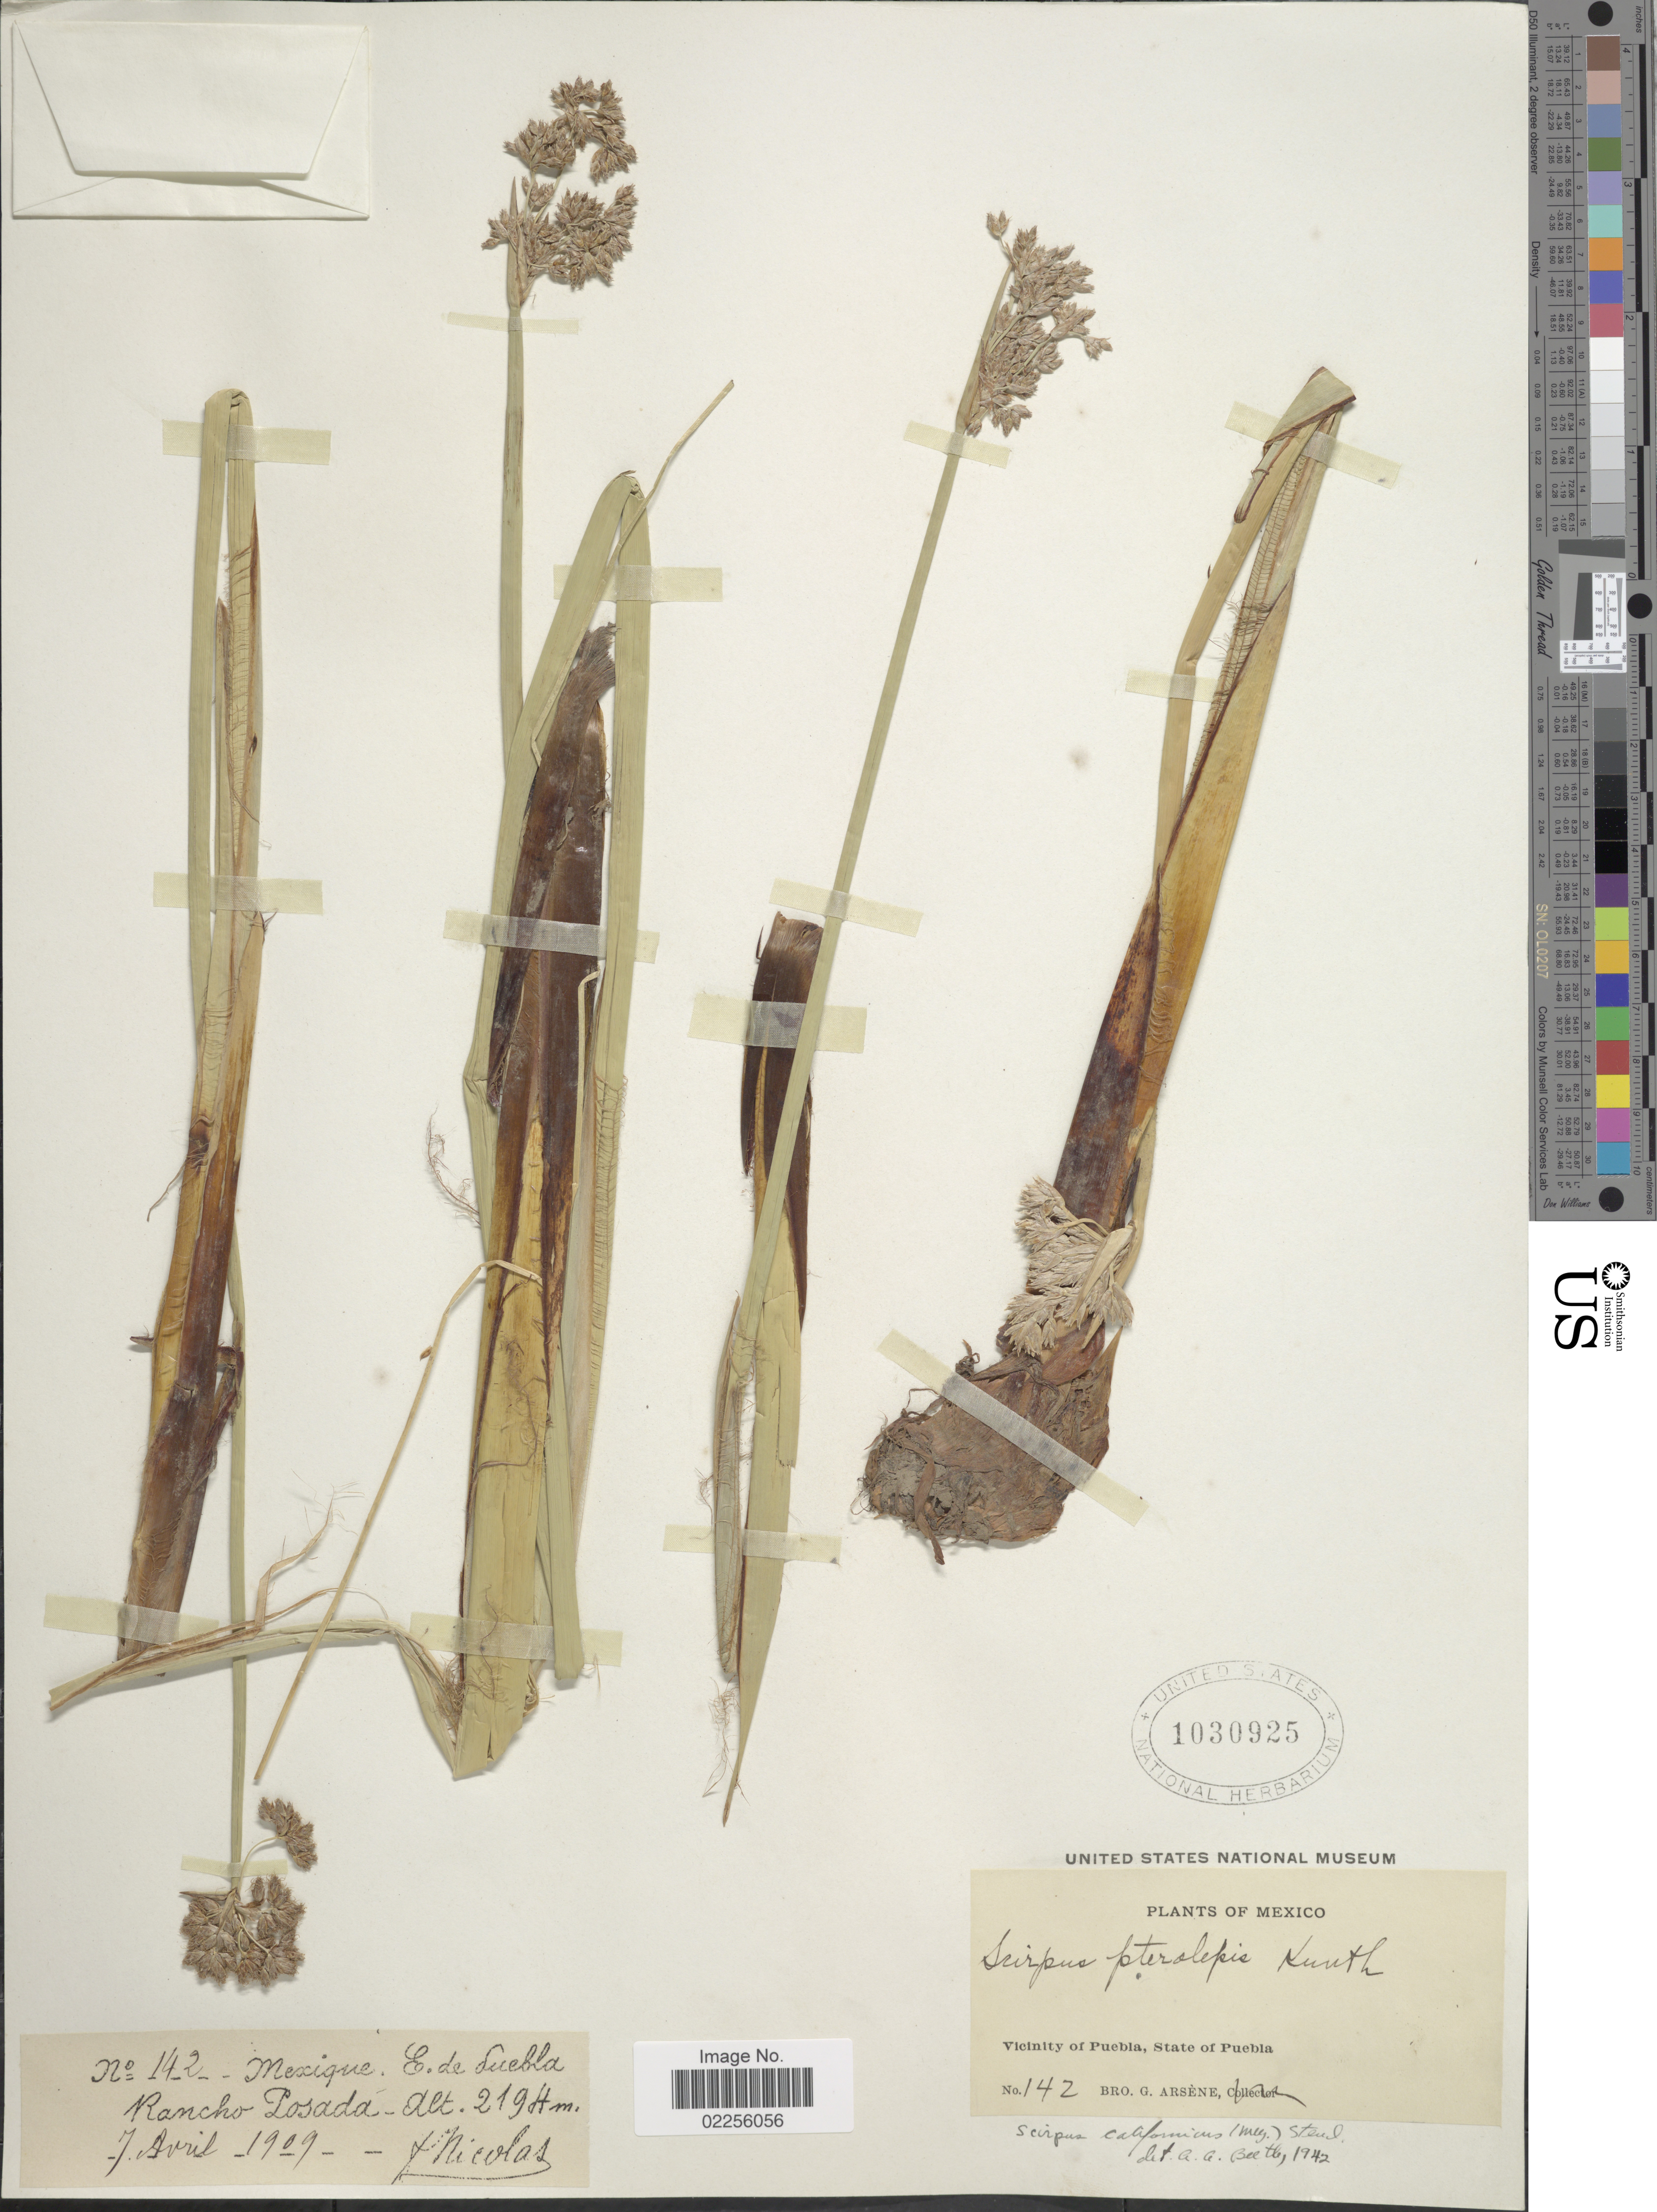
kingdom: Plantae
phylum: Tracheophyta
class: Liliopsida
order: Poales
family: Cyperaceae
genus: Schoenoplectus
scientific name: Schoenoplectus californicus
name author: (C.A. Mey.) Soják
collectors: F. Nicolas & Bro. G. Arsène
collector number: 142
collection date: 1909-04-07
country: Mexico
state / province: Puebla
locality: Rancho Posada, Vicinity of Puebla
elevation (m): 2194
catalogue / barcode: US 1030925